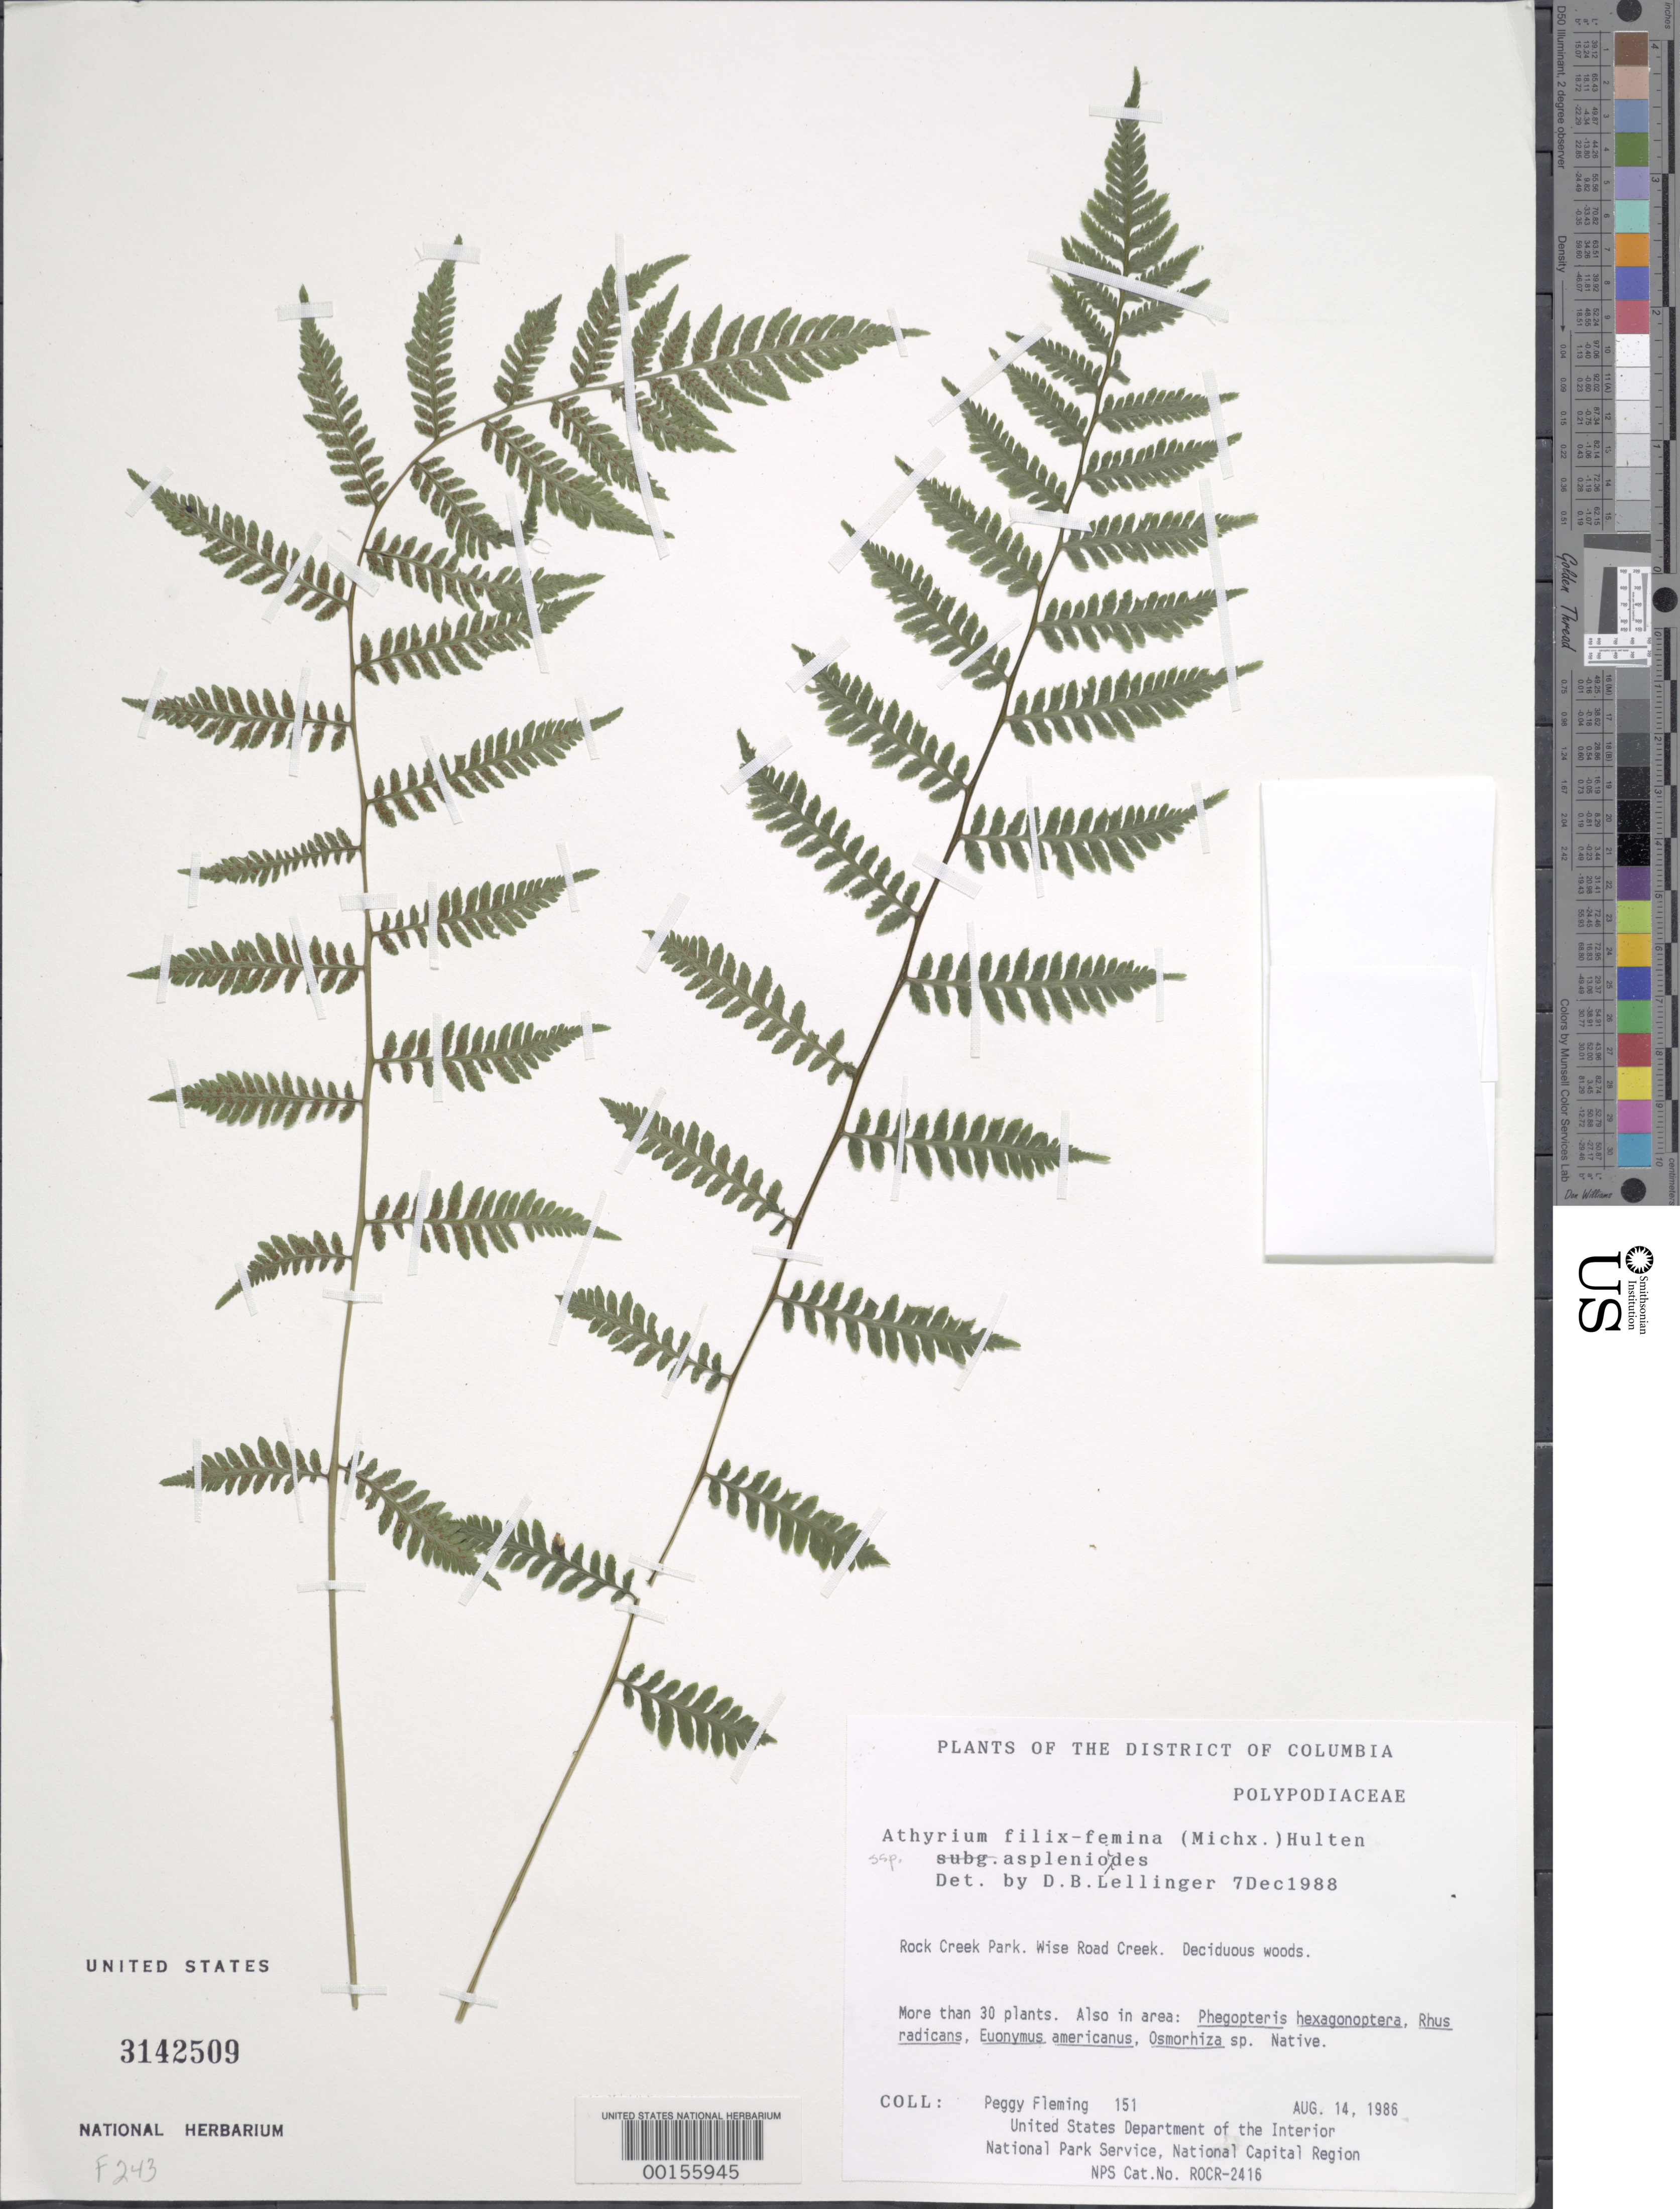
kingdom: Plantae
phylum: Tracheophyta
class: Polypodiopsida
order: Polypodiales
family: Athyriaceae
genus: Athyrium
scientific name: Athyrium filix-femina var. asplenioides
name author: (Michx.) Farw.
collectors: P. Fleming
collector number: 151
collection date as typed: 14 Aug 1986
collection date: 1986-08-14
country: United States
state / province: District of Columbia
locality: Rock Creek Park, Wise Road Creek Rock Creek Park and vicinity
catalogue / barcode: US 3142509